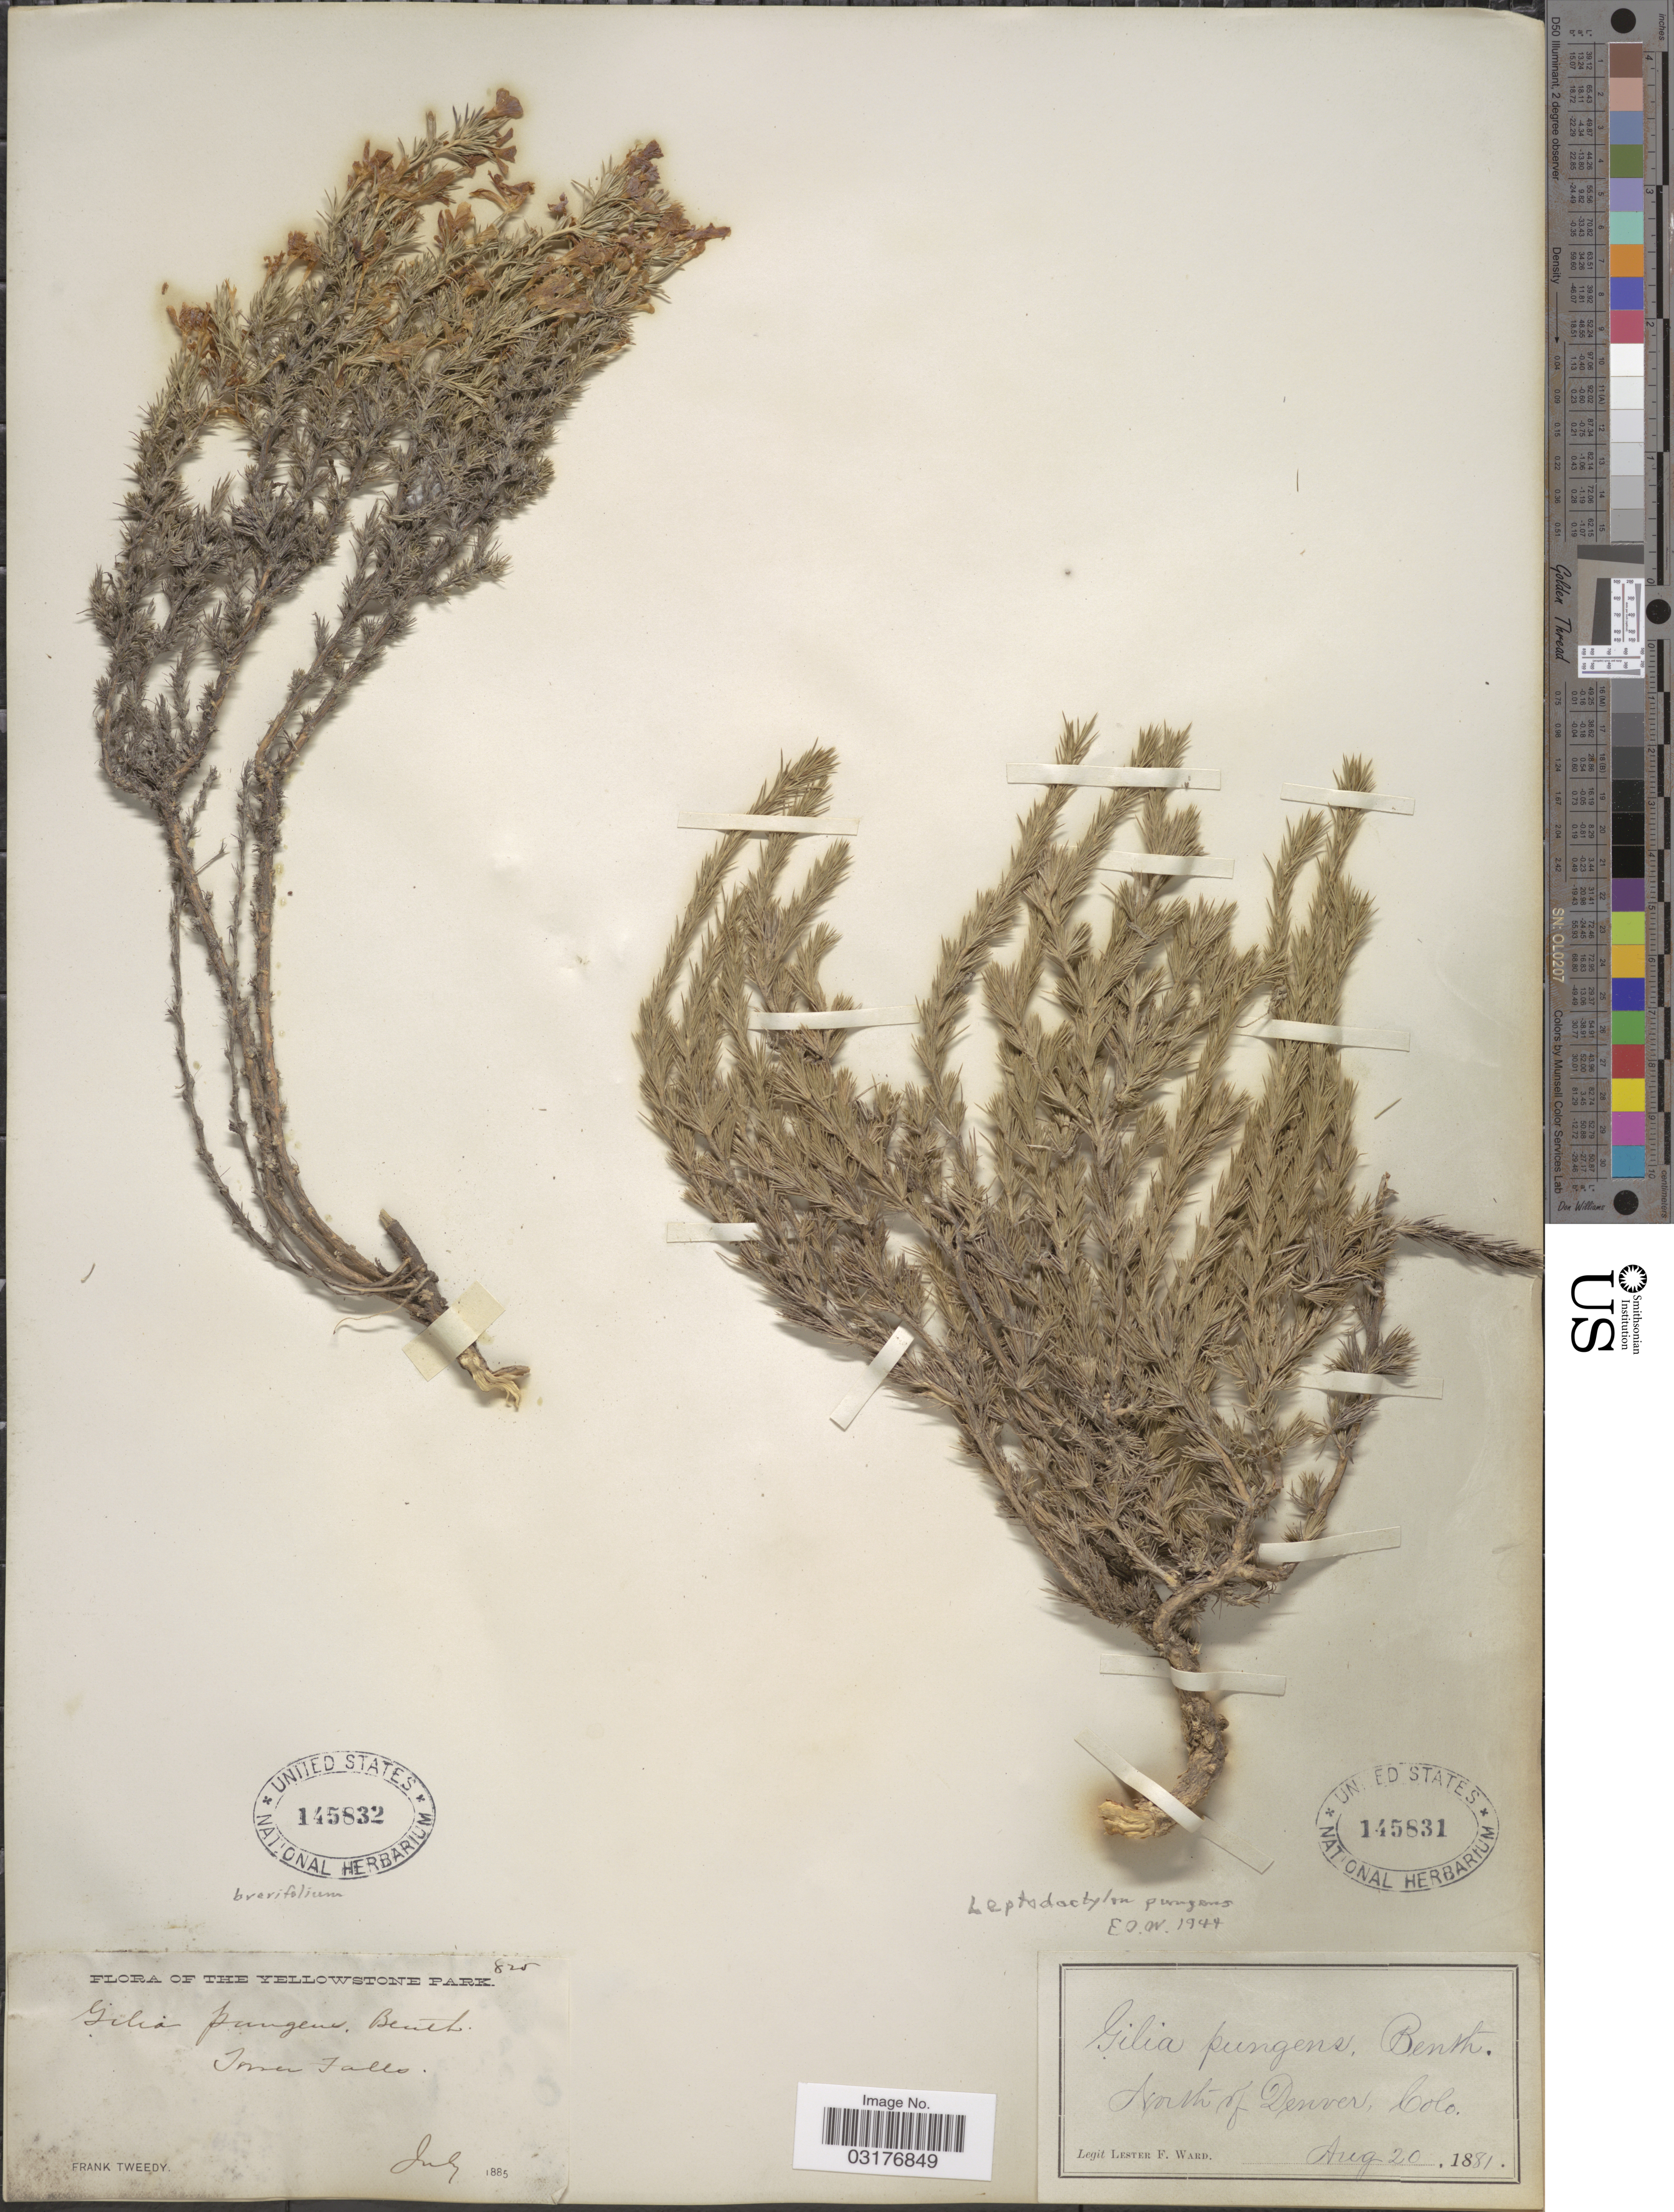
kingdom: Plantae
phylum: Tracheophyta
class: Magnoliopsida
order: Ericales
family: Polemoniaceae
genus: Linanthus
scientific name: Linanthus pungens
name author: (Torr.) J.M. Porter & L.A. Johnson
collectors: F. Tweedy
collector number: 825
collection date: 1885-07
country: United States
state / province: Wyoming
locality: The Yellowstone Park. Tower Falls.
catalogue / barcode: US 145832-2